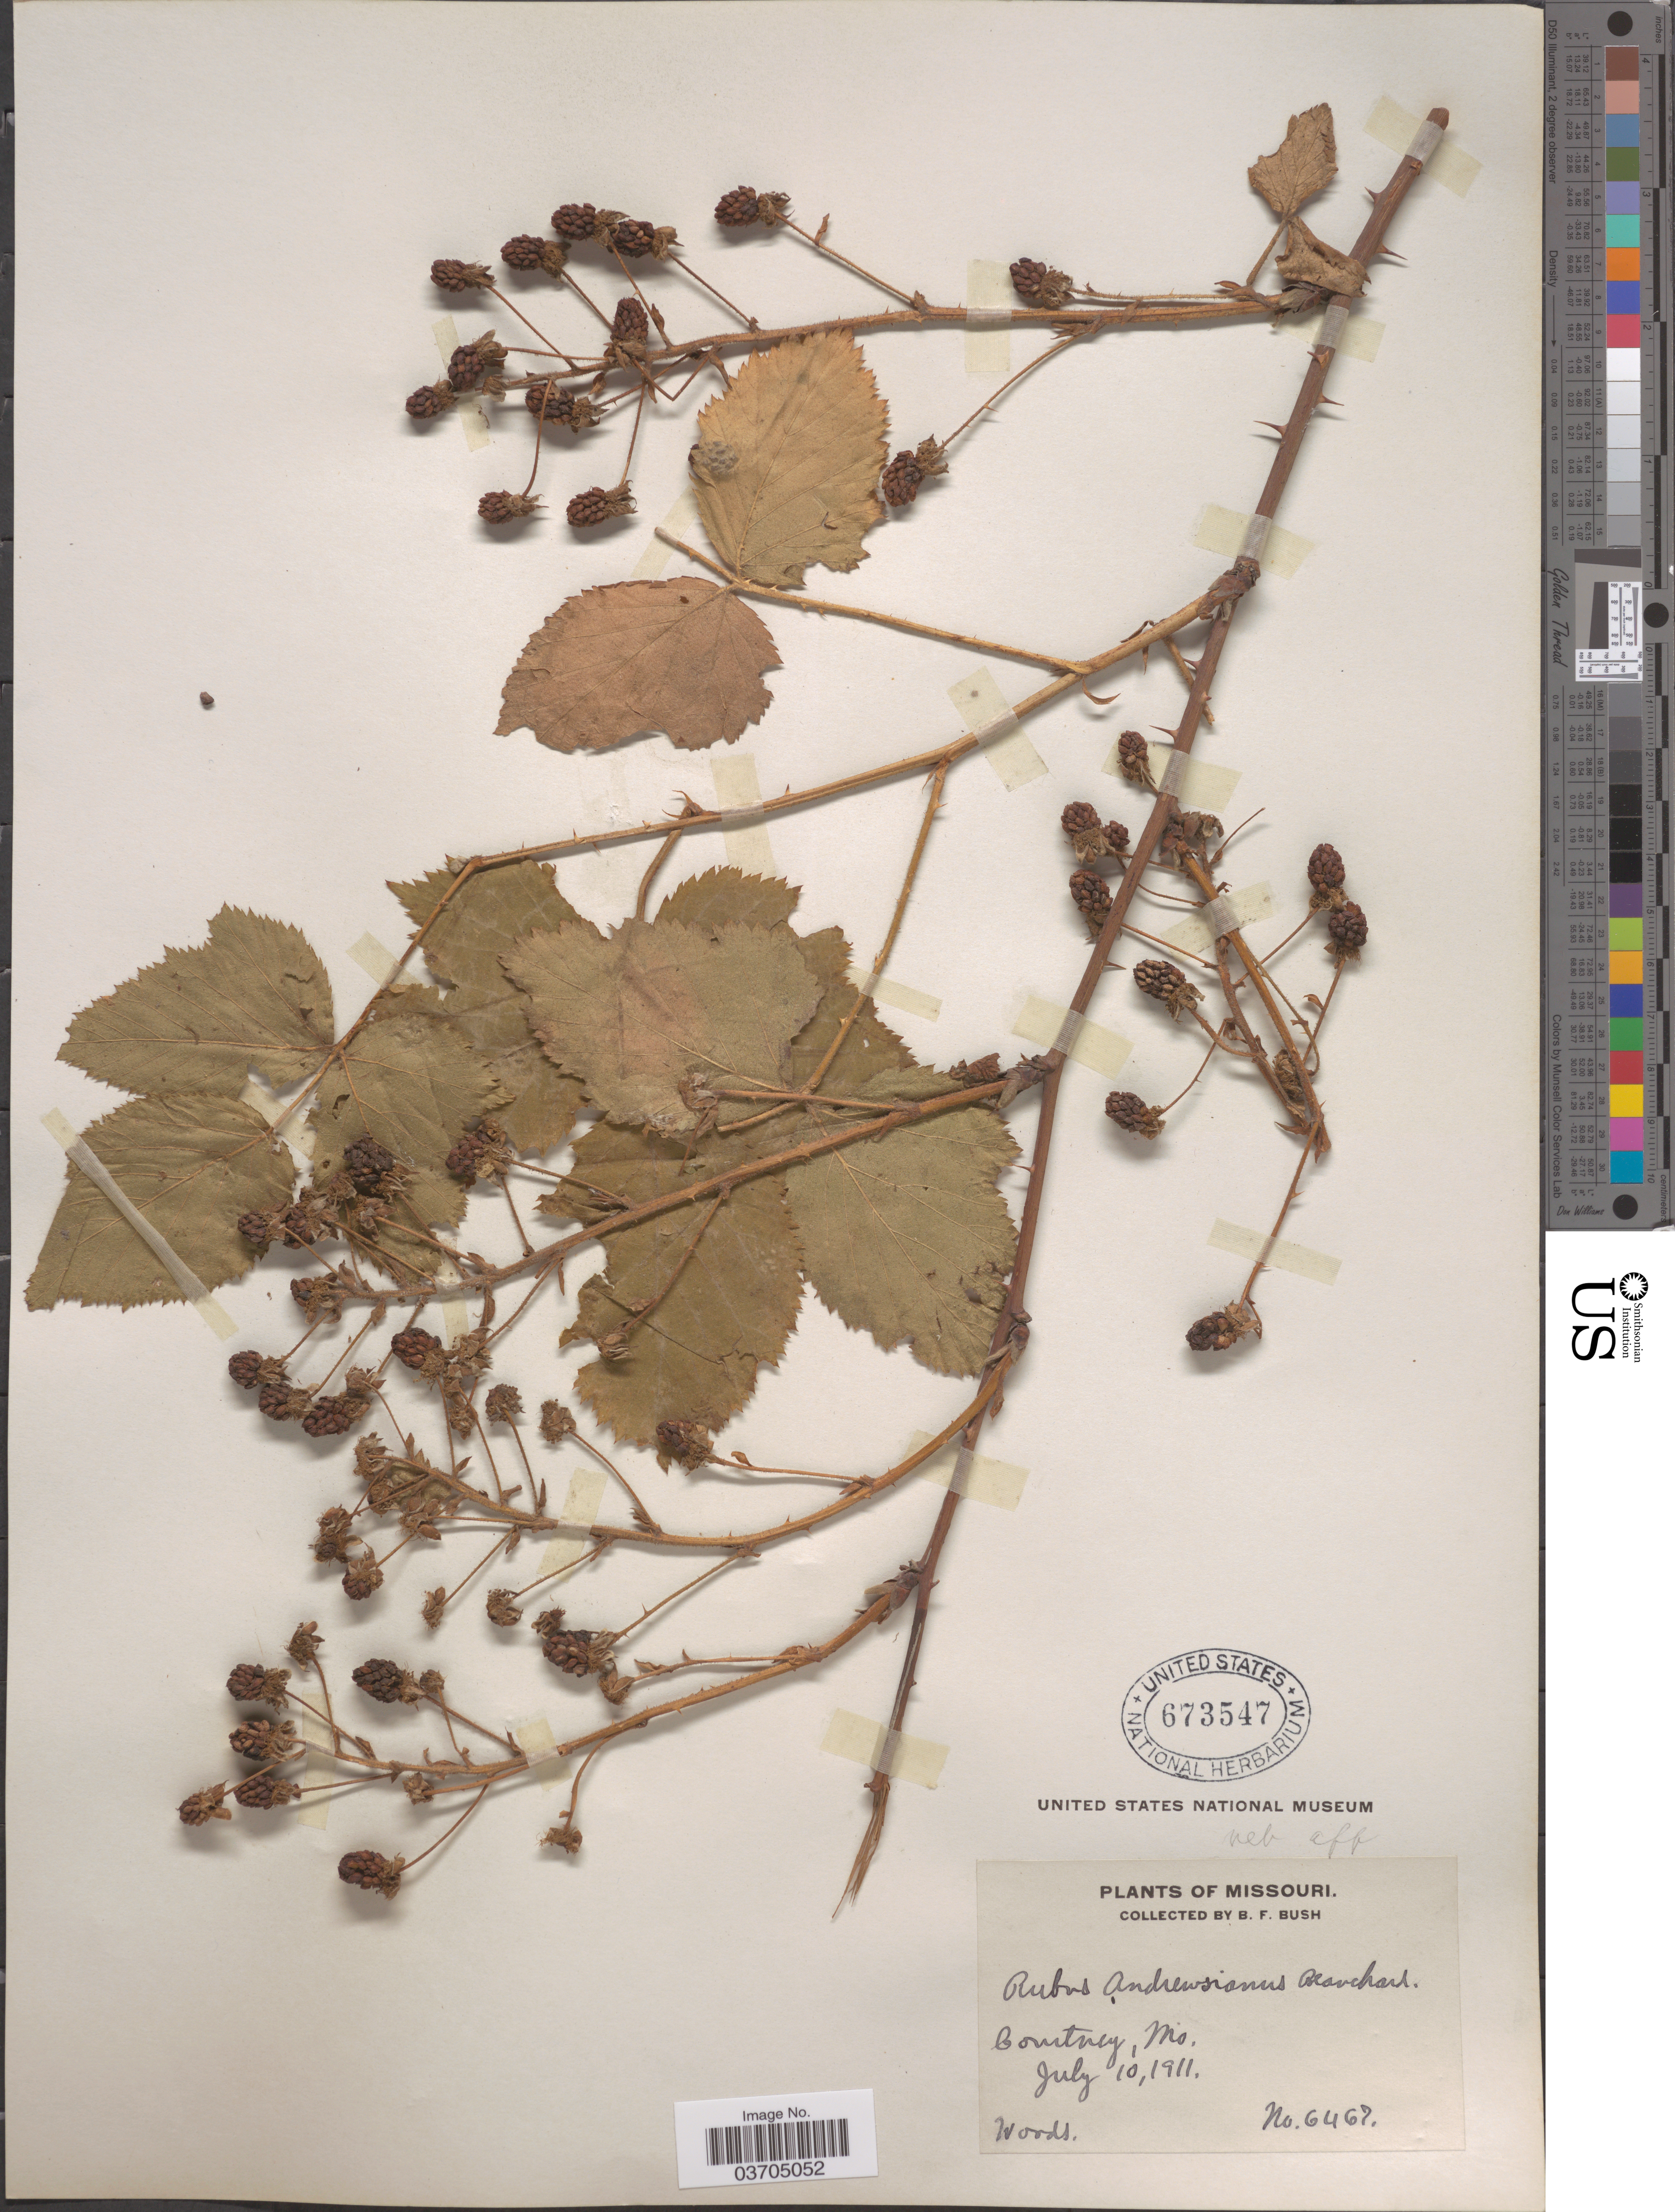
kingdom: Plantae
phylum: Tracheophyta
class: Magnoliopsida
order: Rosales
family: Rosaceae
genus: Rubus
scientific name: Rubus floricomus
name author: Blanch.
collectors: B. F. Bush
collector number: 6467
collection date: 1911-07-10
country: United States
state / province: Missouri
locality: Courtney.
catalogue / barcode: US 673547